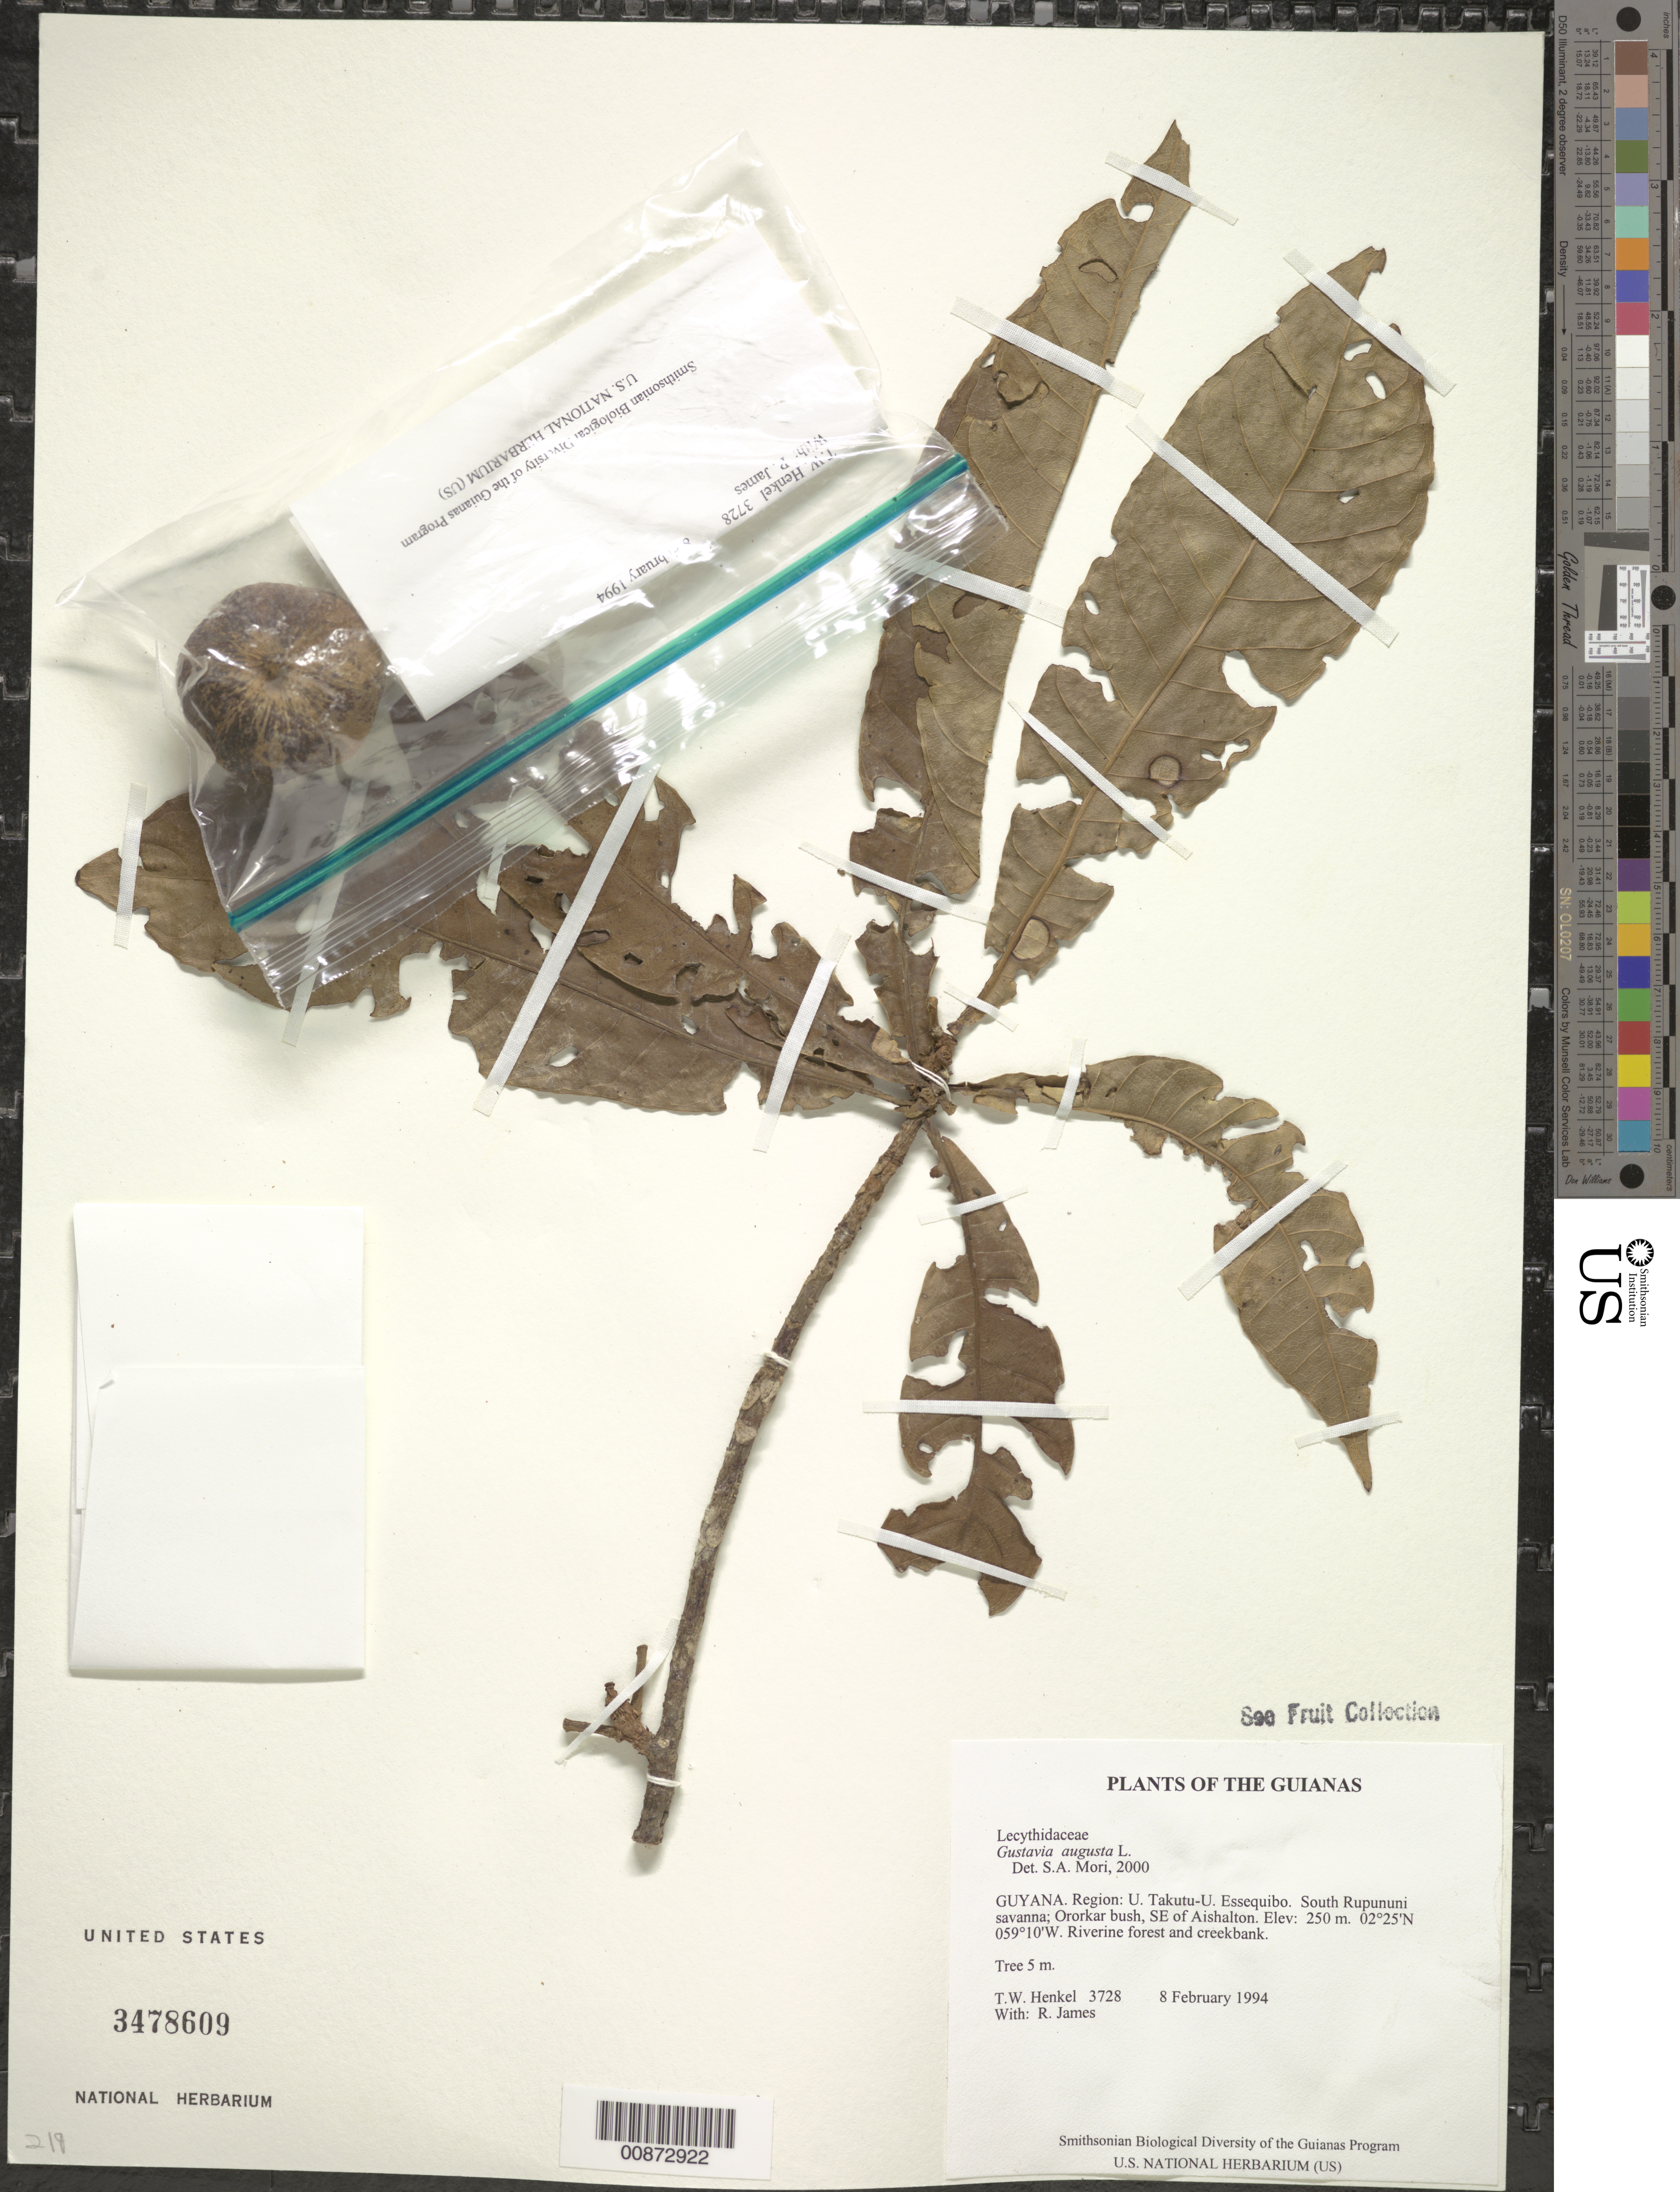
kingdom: Plantae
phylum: Tracheophyta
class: Magnoliopsida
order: Ericales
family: Lecythidaceae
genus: Gustavia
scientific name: Gustavia augusta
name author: L.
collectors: T. Henkel & R. James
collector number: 3728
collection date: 1994-02-08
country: Guyana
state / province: U. Takutu-U. Essequibo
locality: Region: U. Takutu-U. Essequibo. South Rupununi savanna; Ororkar bush, SE of Aishalton.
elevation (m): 250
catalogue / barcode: US 3478609